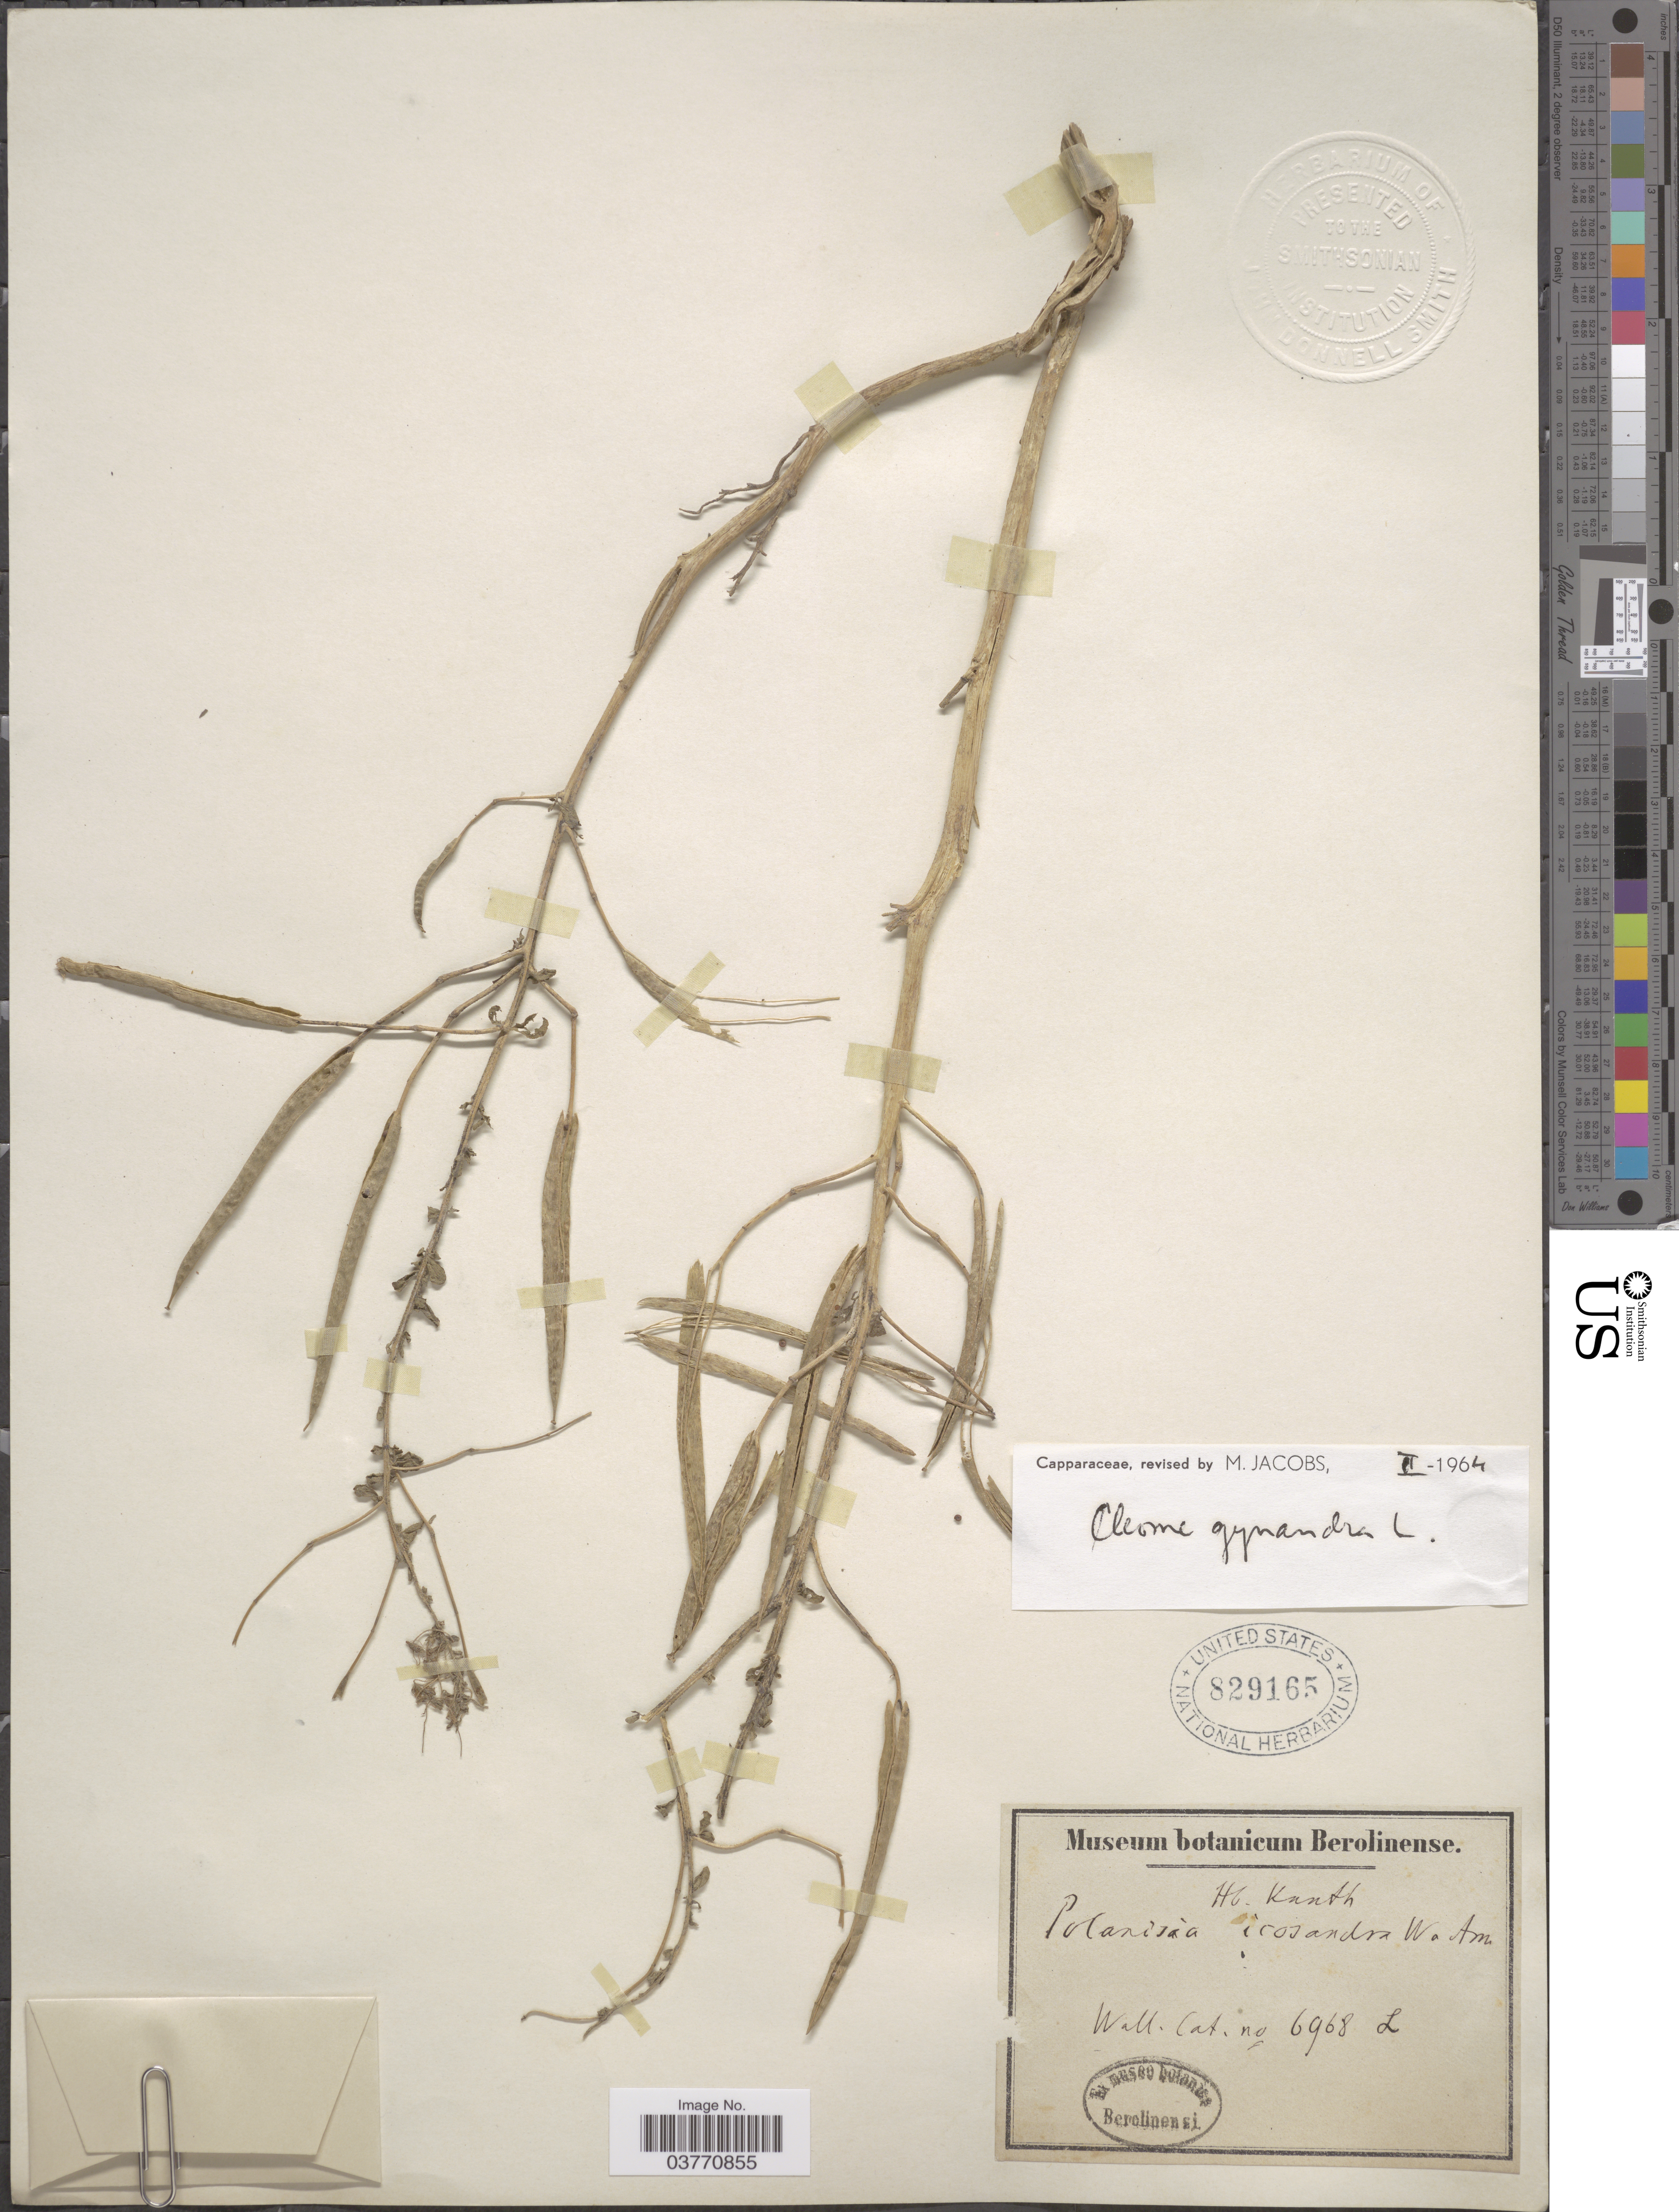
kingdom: Plantae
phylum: Tracheophyta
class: Magnoliopsida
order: Brassicales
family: Cleomaceae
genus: Gynandropsis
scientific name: Gynandropsis gynandra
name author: (L.) Briq.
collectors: Ex herb. Kunth.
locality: Wall [unsure placement].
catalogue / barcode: US 829165